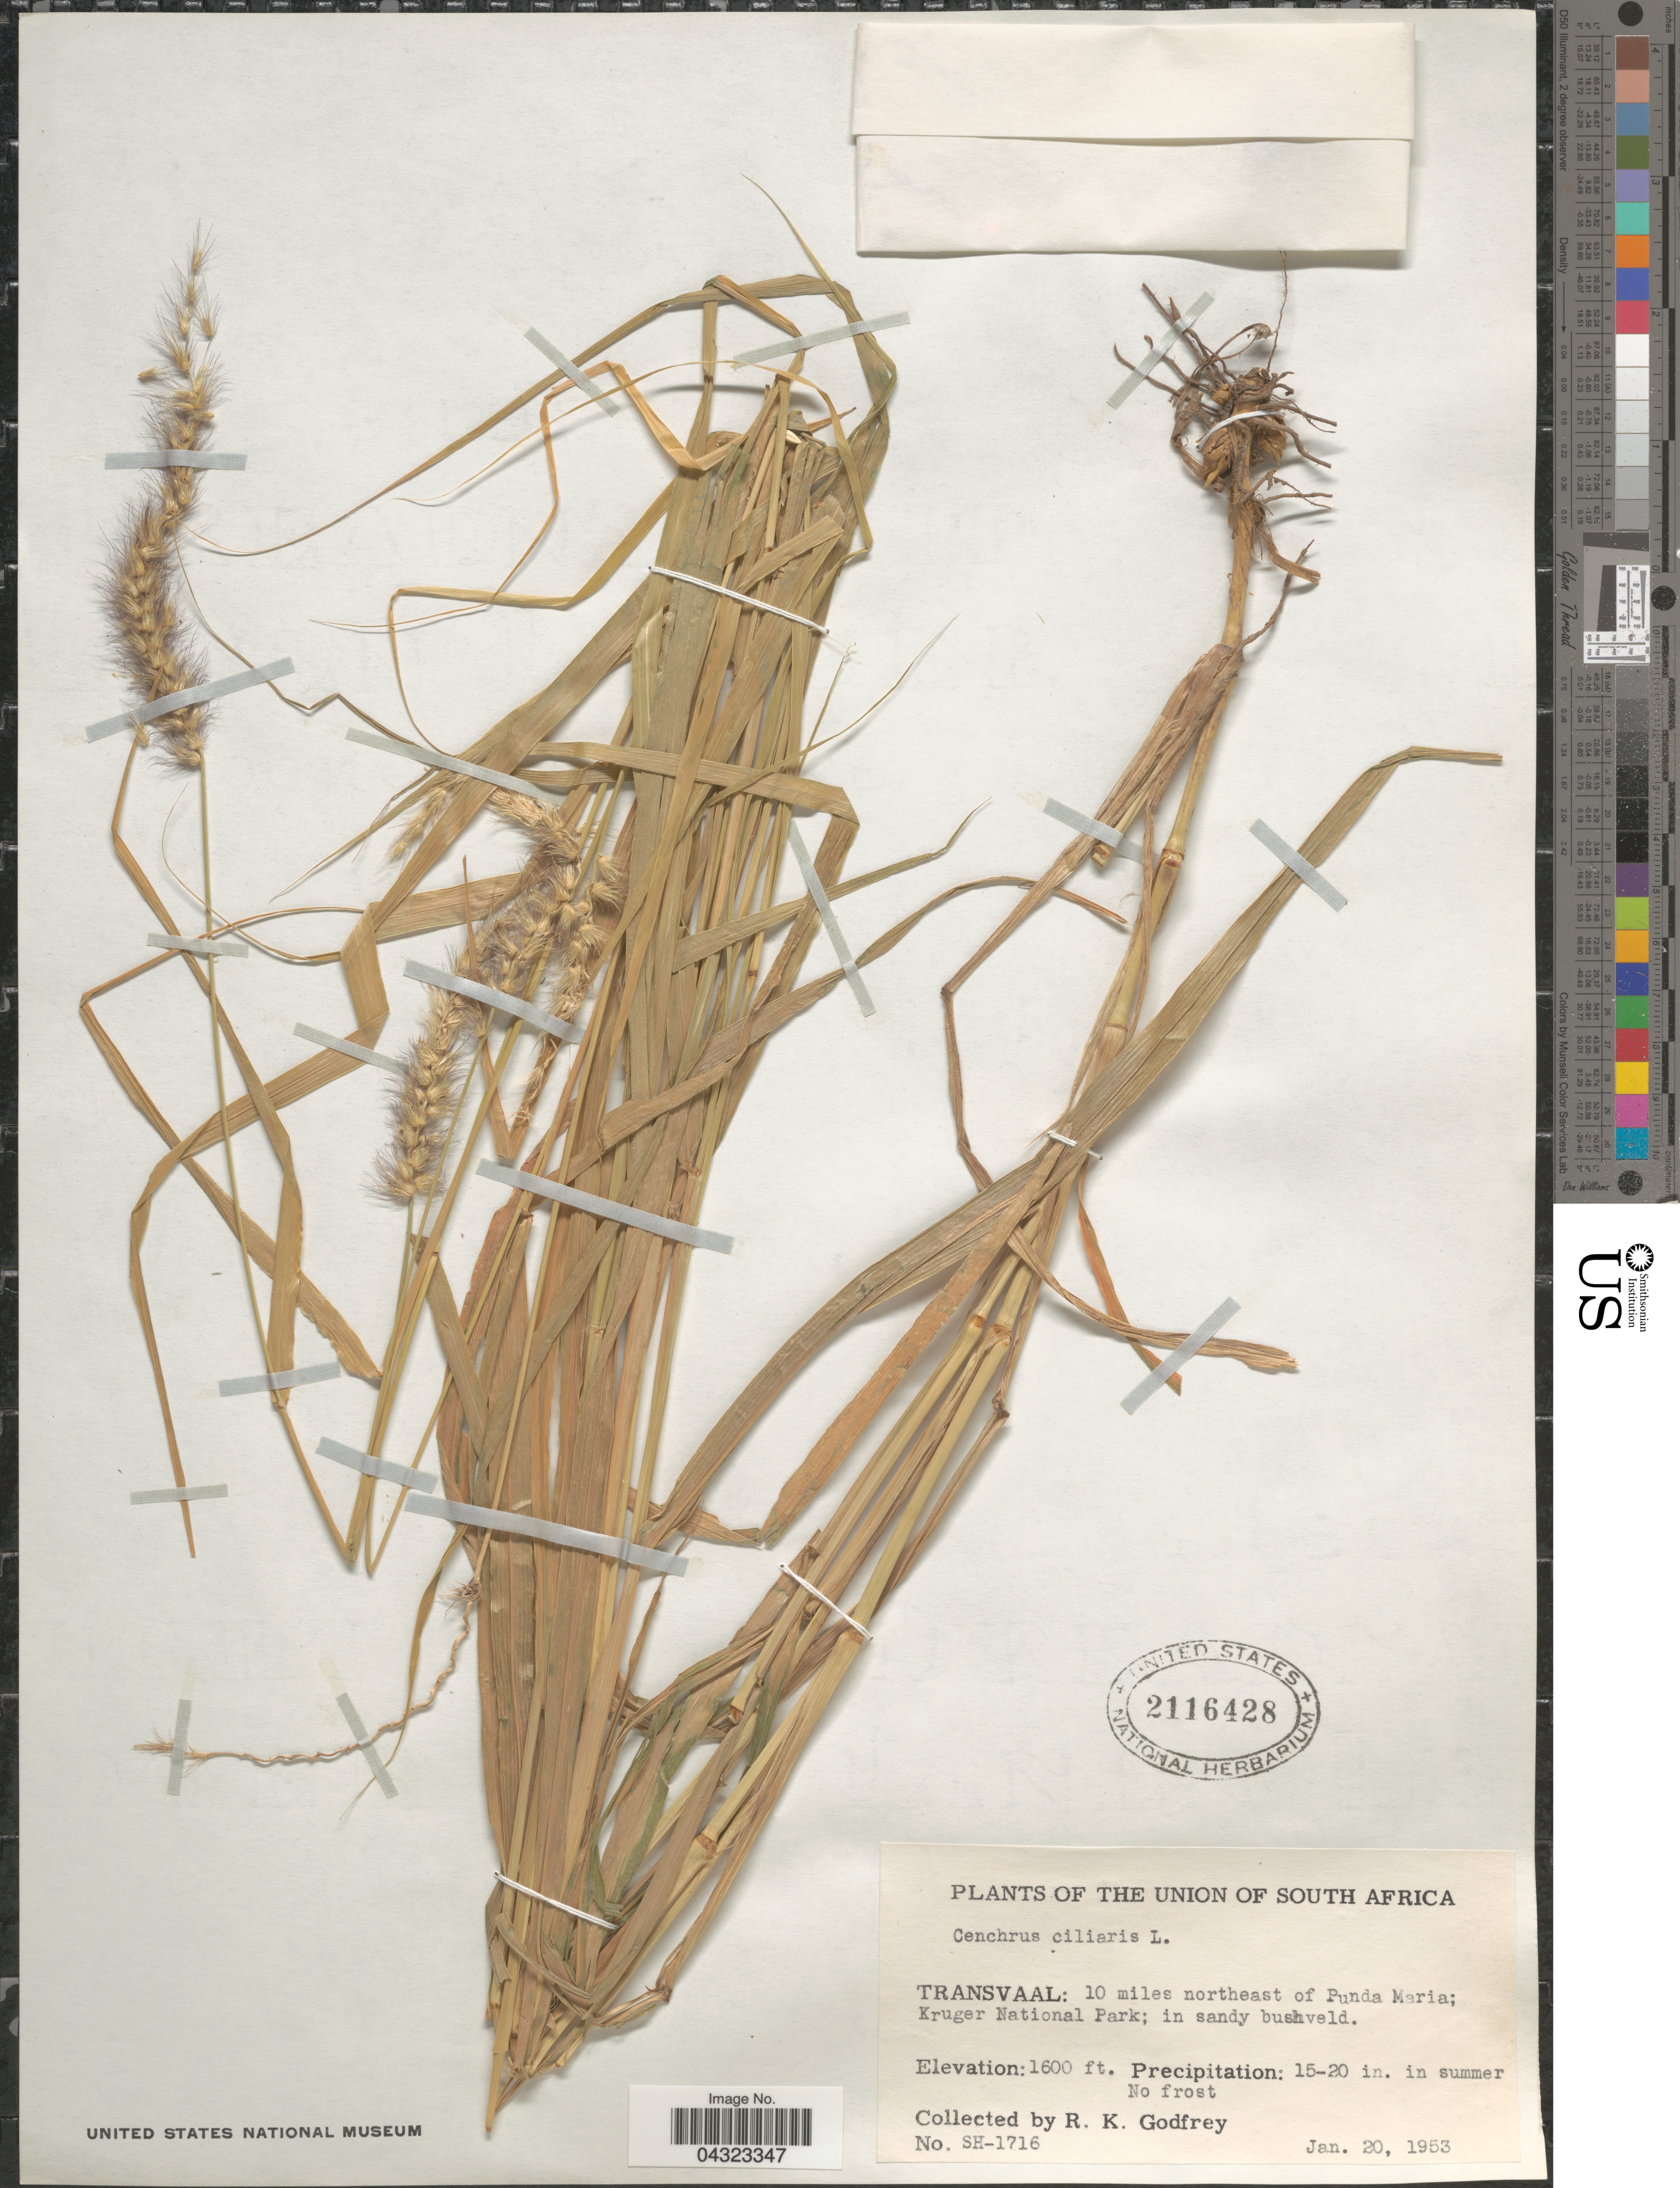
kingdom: Plantae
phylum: Tracheophyta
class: Liliopsida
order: Poales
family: Poaceae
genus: Cenchrus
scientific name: Cenchrus ciliaris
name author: L.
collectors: R. K. Godfrey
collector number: SH-1716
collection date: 1953-01-20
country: South Africa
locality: Union of South Africa. Transvaal: 10 miles northeast of Punda Maria; Kruger National Park; in sandy bushveld.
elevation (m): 488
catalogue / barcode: US 2116428